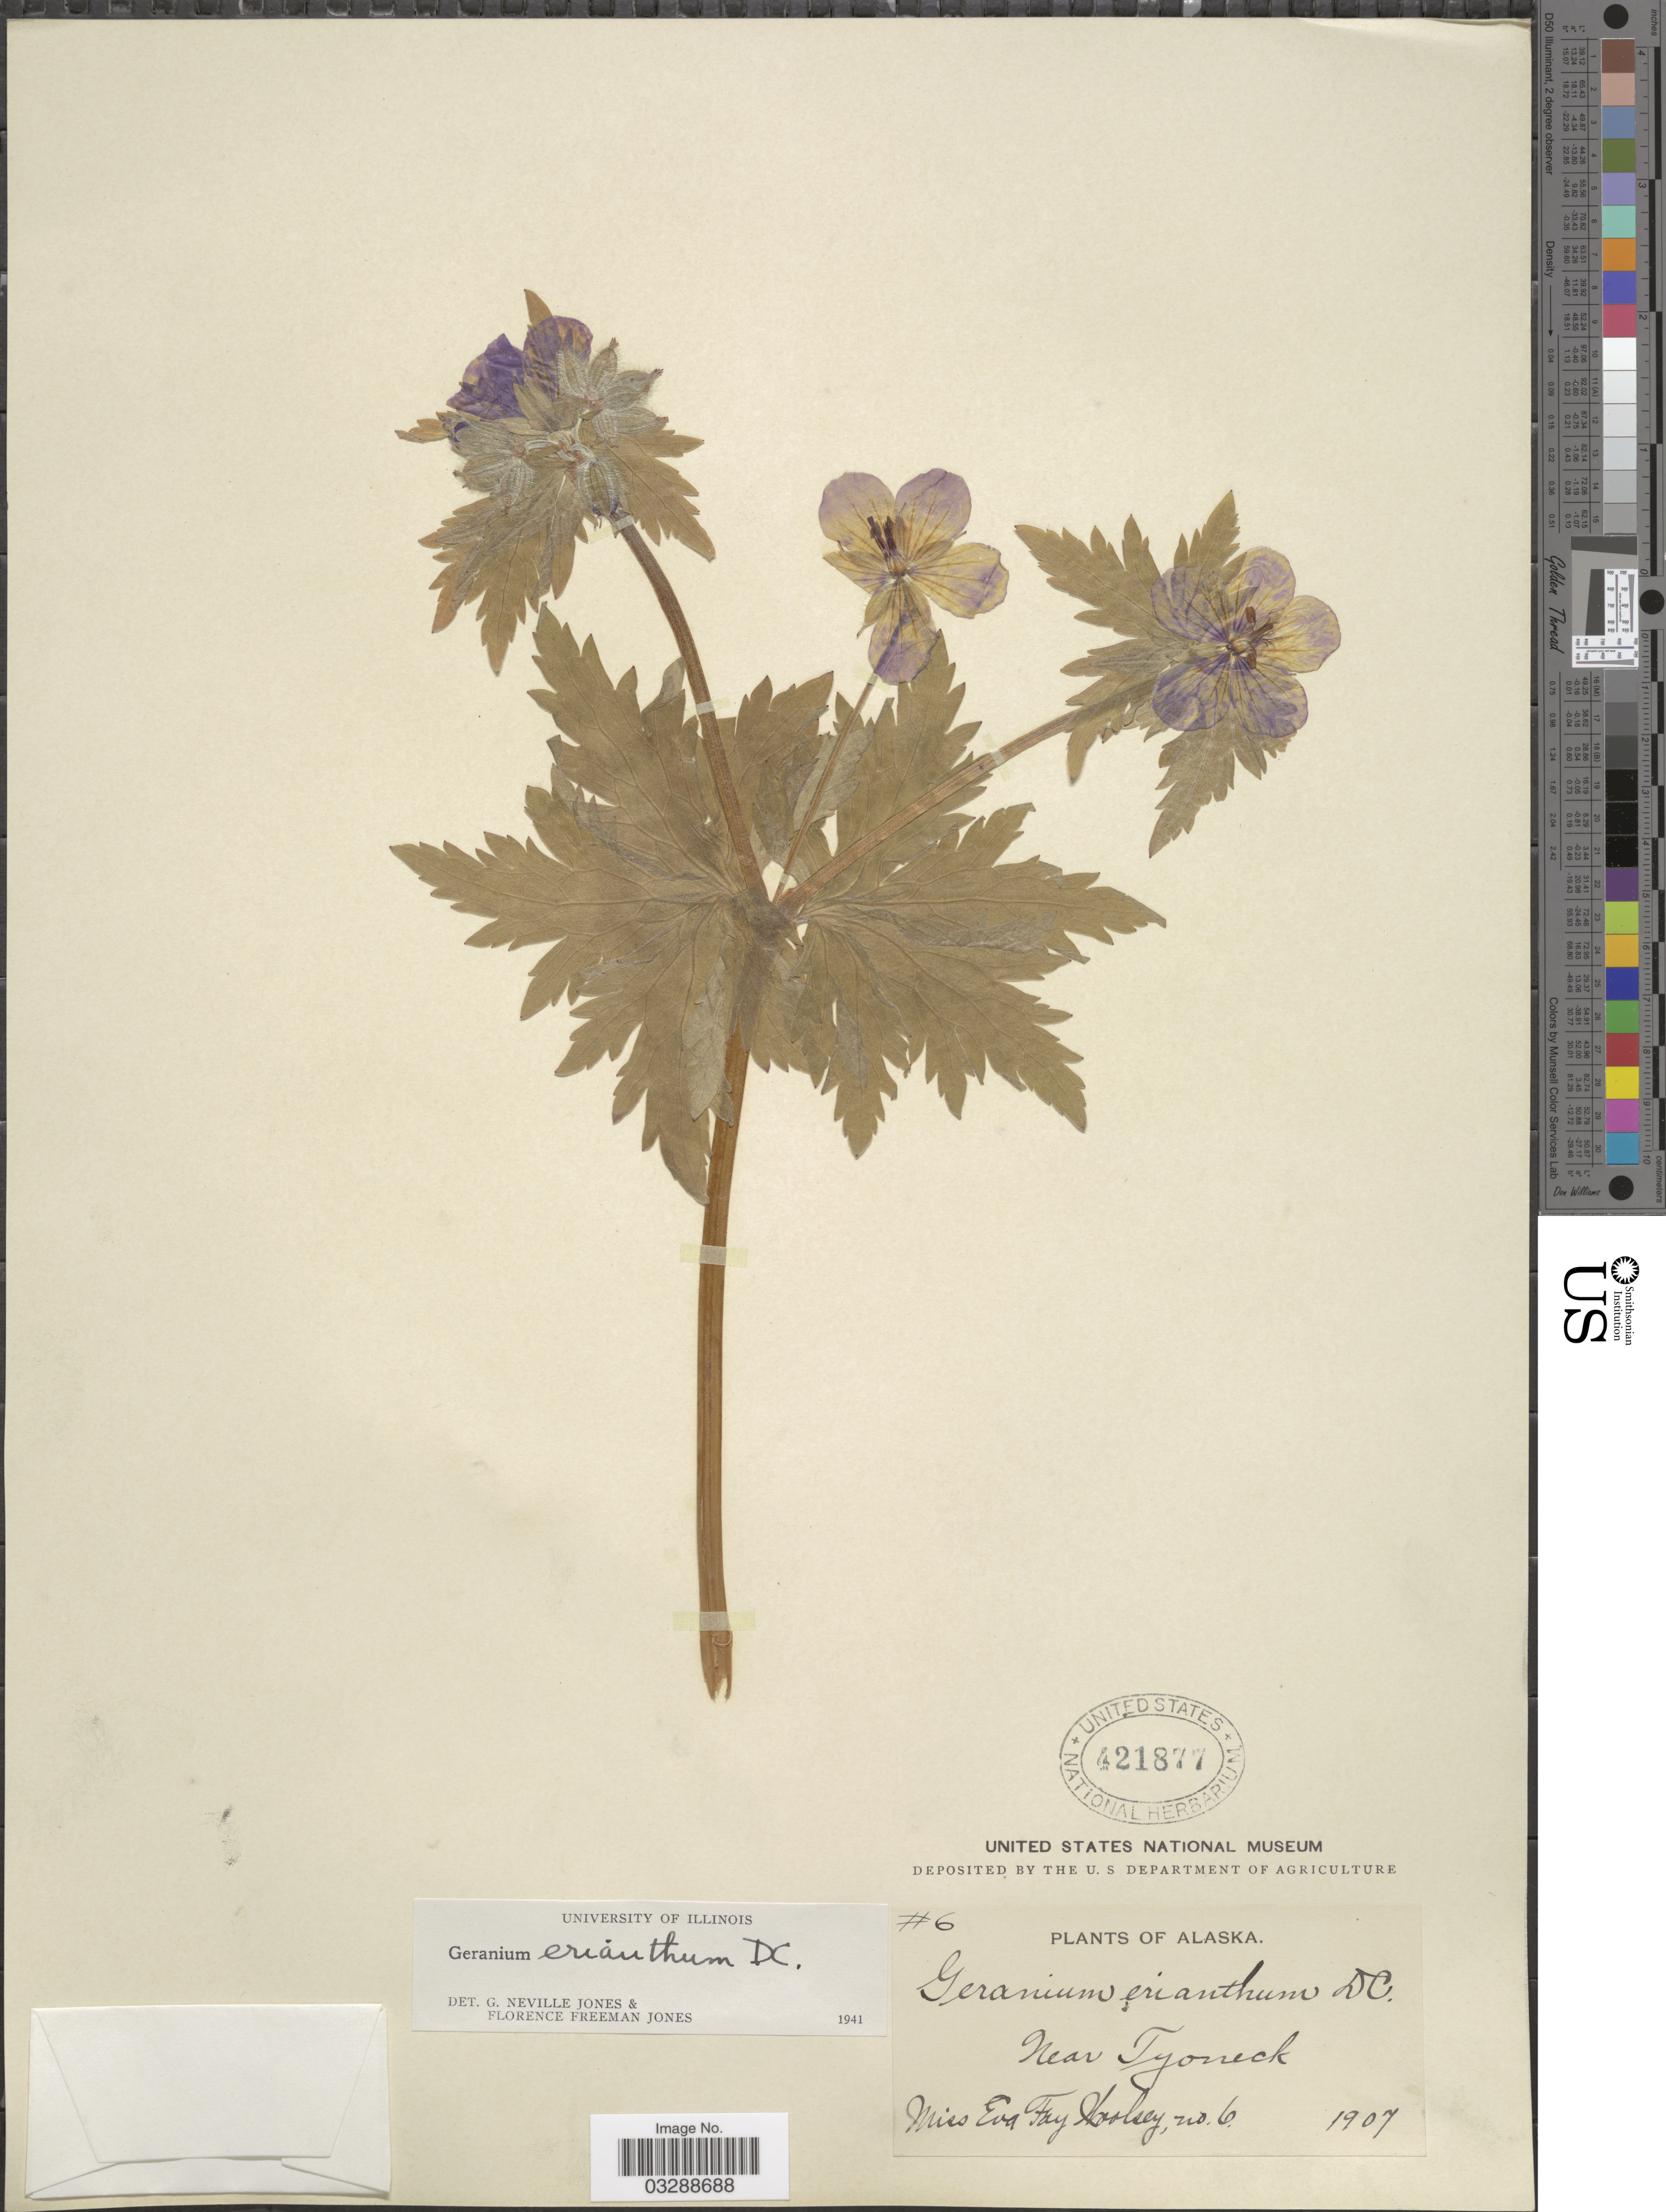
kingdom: Plantae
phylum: Tracheophyta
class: Magnoliopsida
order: Geraniales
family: Geraniaceae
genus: Geranium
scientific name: Geranium erianthum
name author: DC.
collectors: E. Woolsey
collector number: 6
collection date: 1907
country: United States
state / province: Alaska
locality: Near Tyoneck.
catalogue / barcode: US 421877